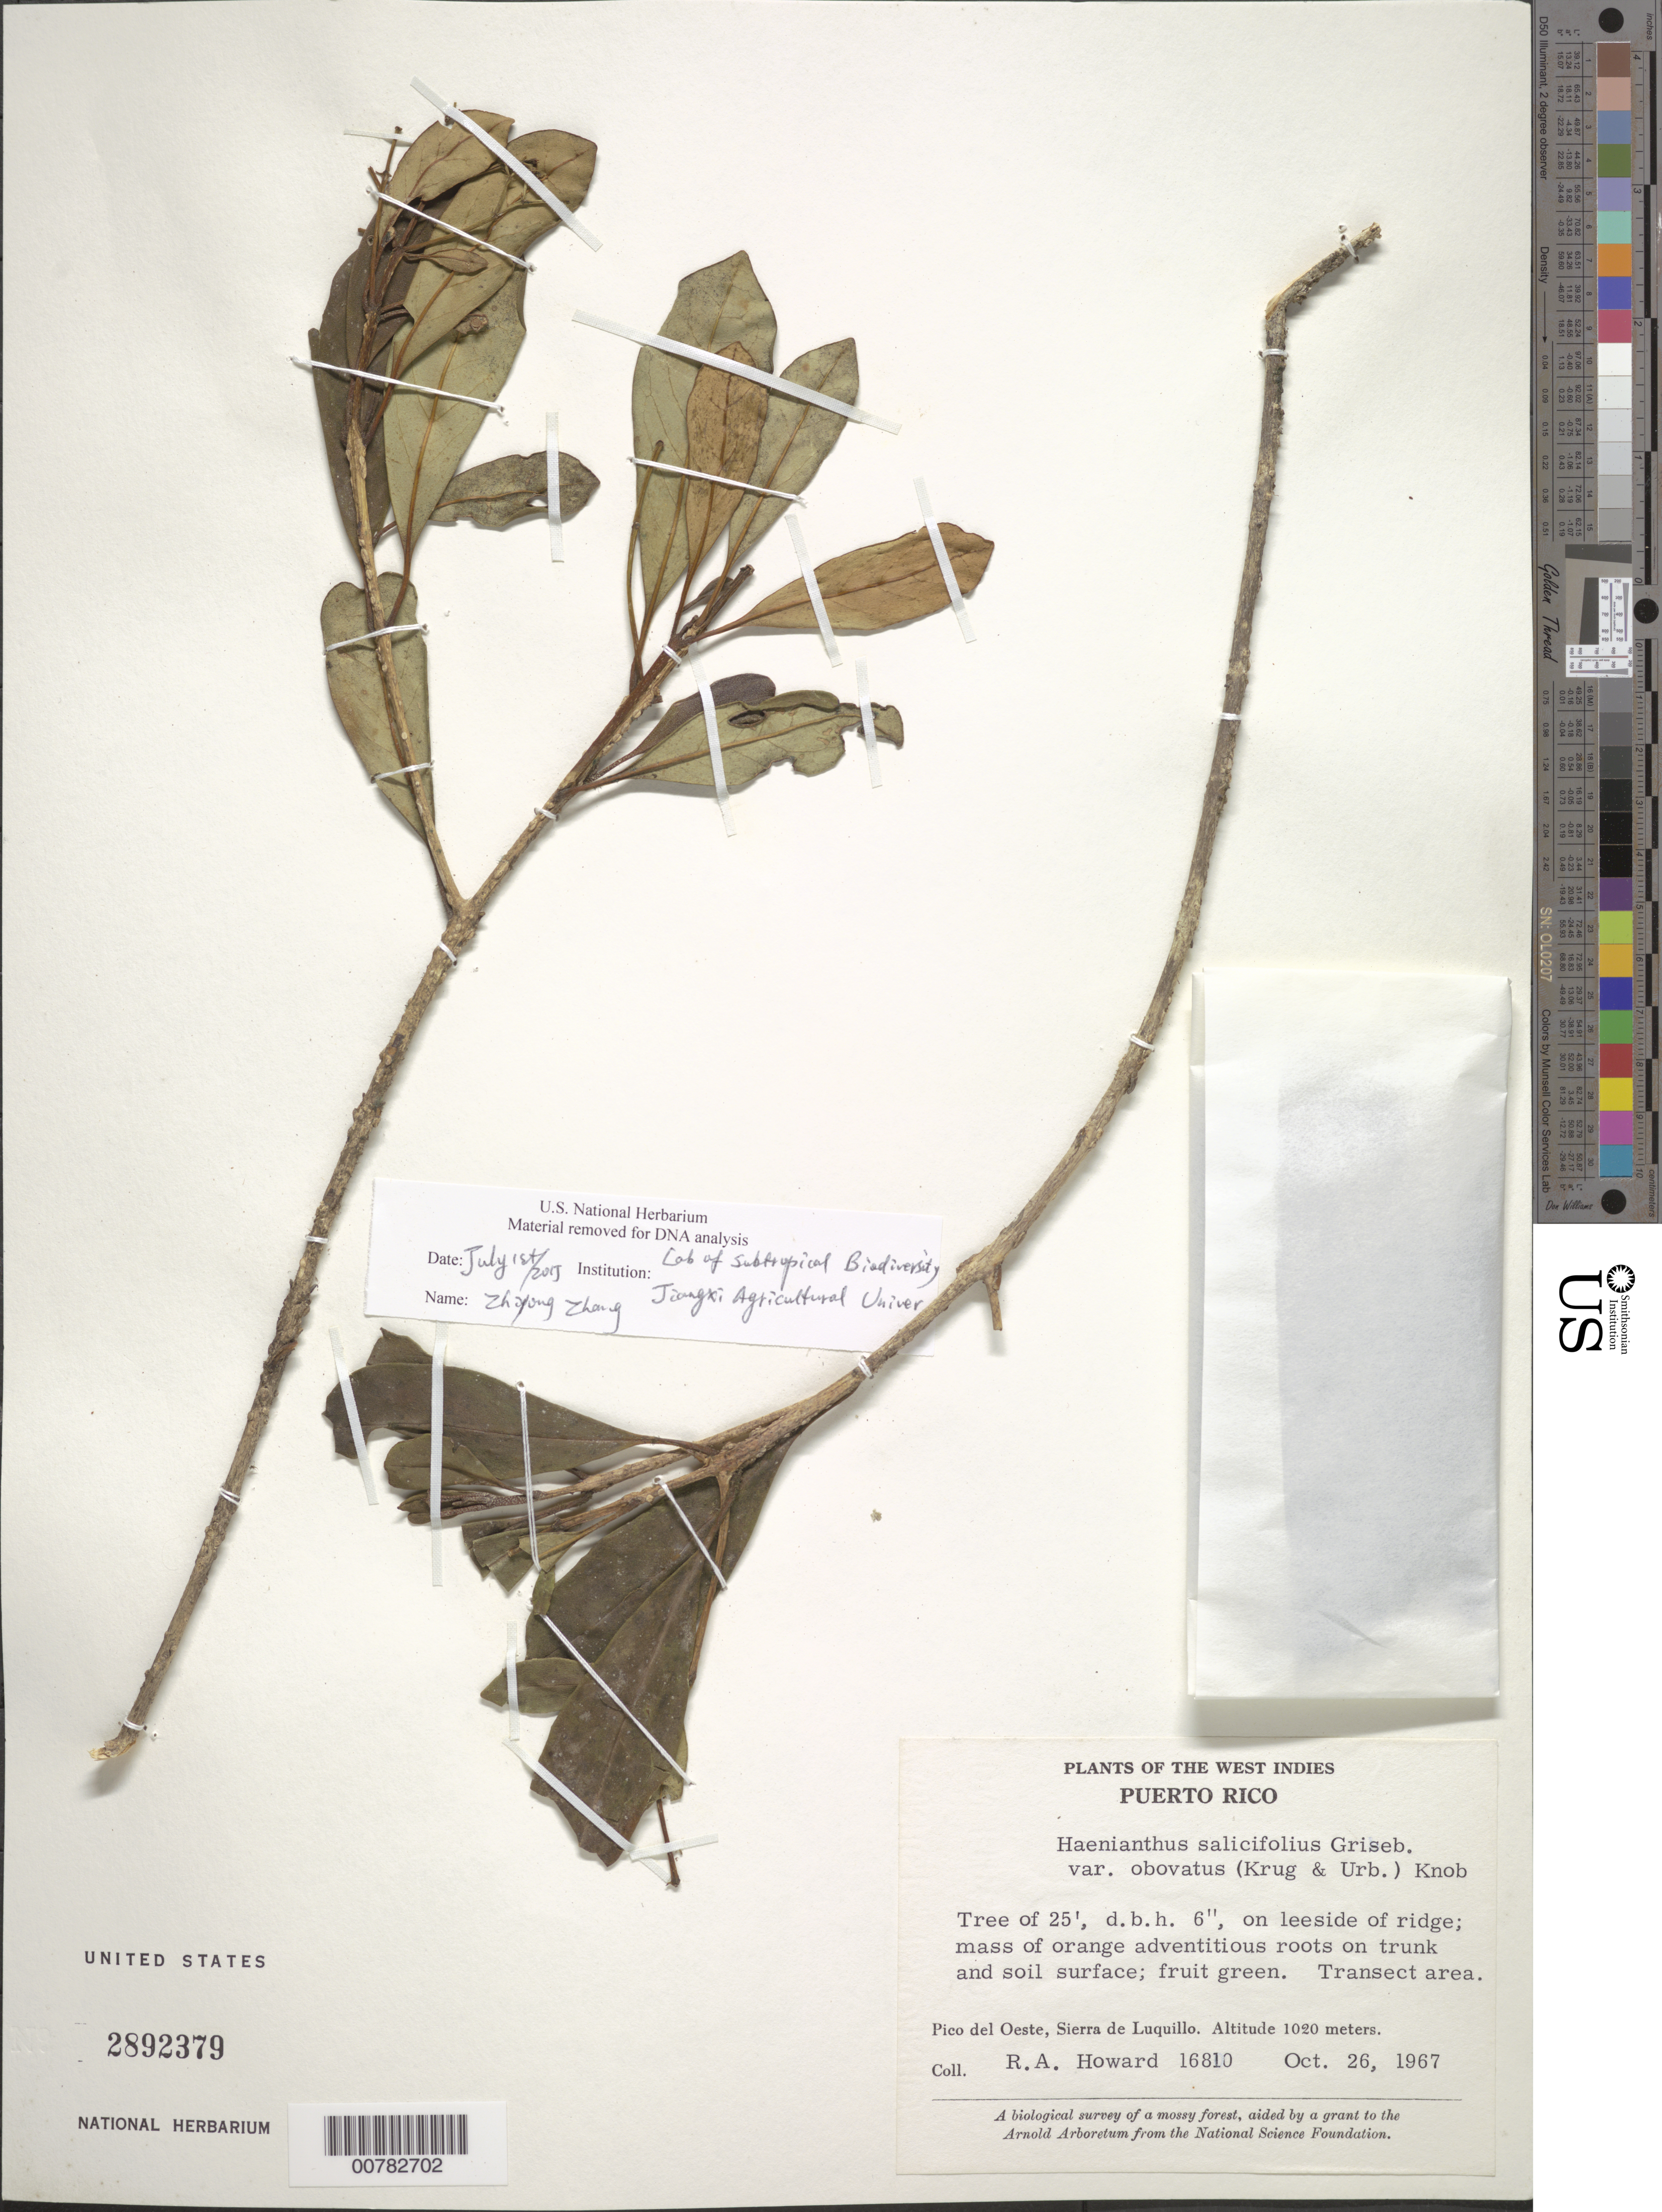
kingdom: Plantae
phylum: Tracheophyta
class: Magnoliopsida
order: Lamiales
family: Oleaceae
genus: Haenianthus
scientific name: Haenianthus salicifolius var. obovatus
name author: (Krug & Urb.) Knobl.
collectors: R. A. Howard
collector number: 16810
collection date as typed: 26 Oct 1967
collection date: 1967-10-26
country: Puerto Rico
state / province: Luquillo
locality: Sierra de Luquillo, Del Oeste Peak.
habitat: On leeside of ridge, transect area.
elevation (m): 1020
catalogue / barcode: US 2892379